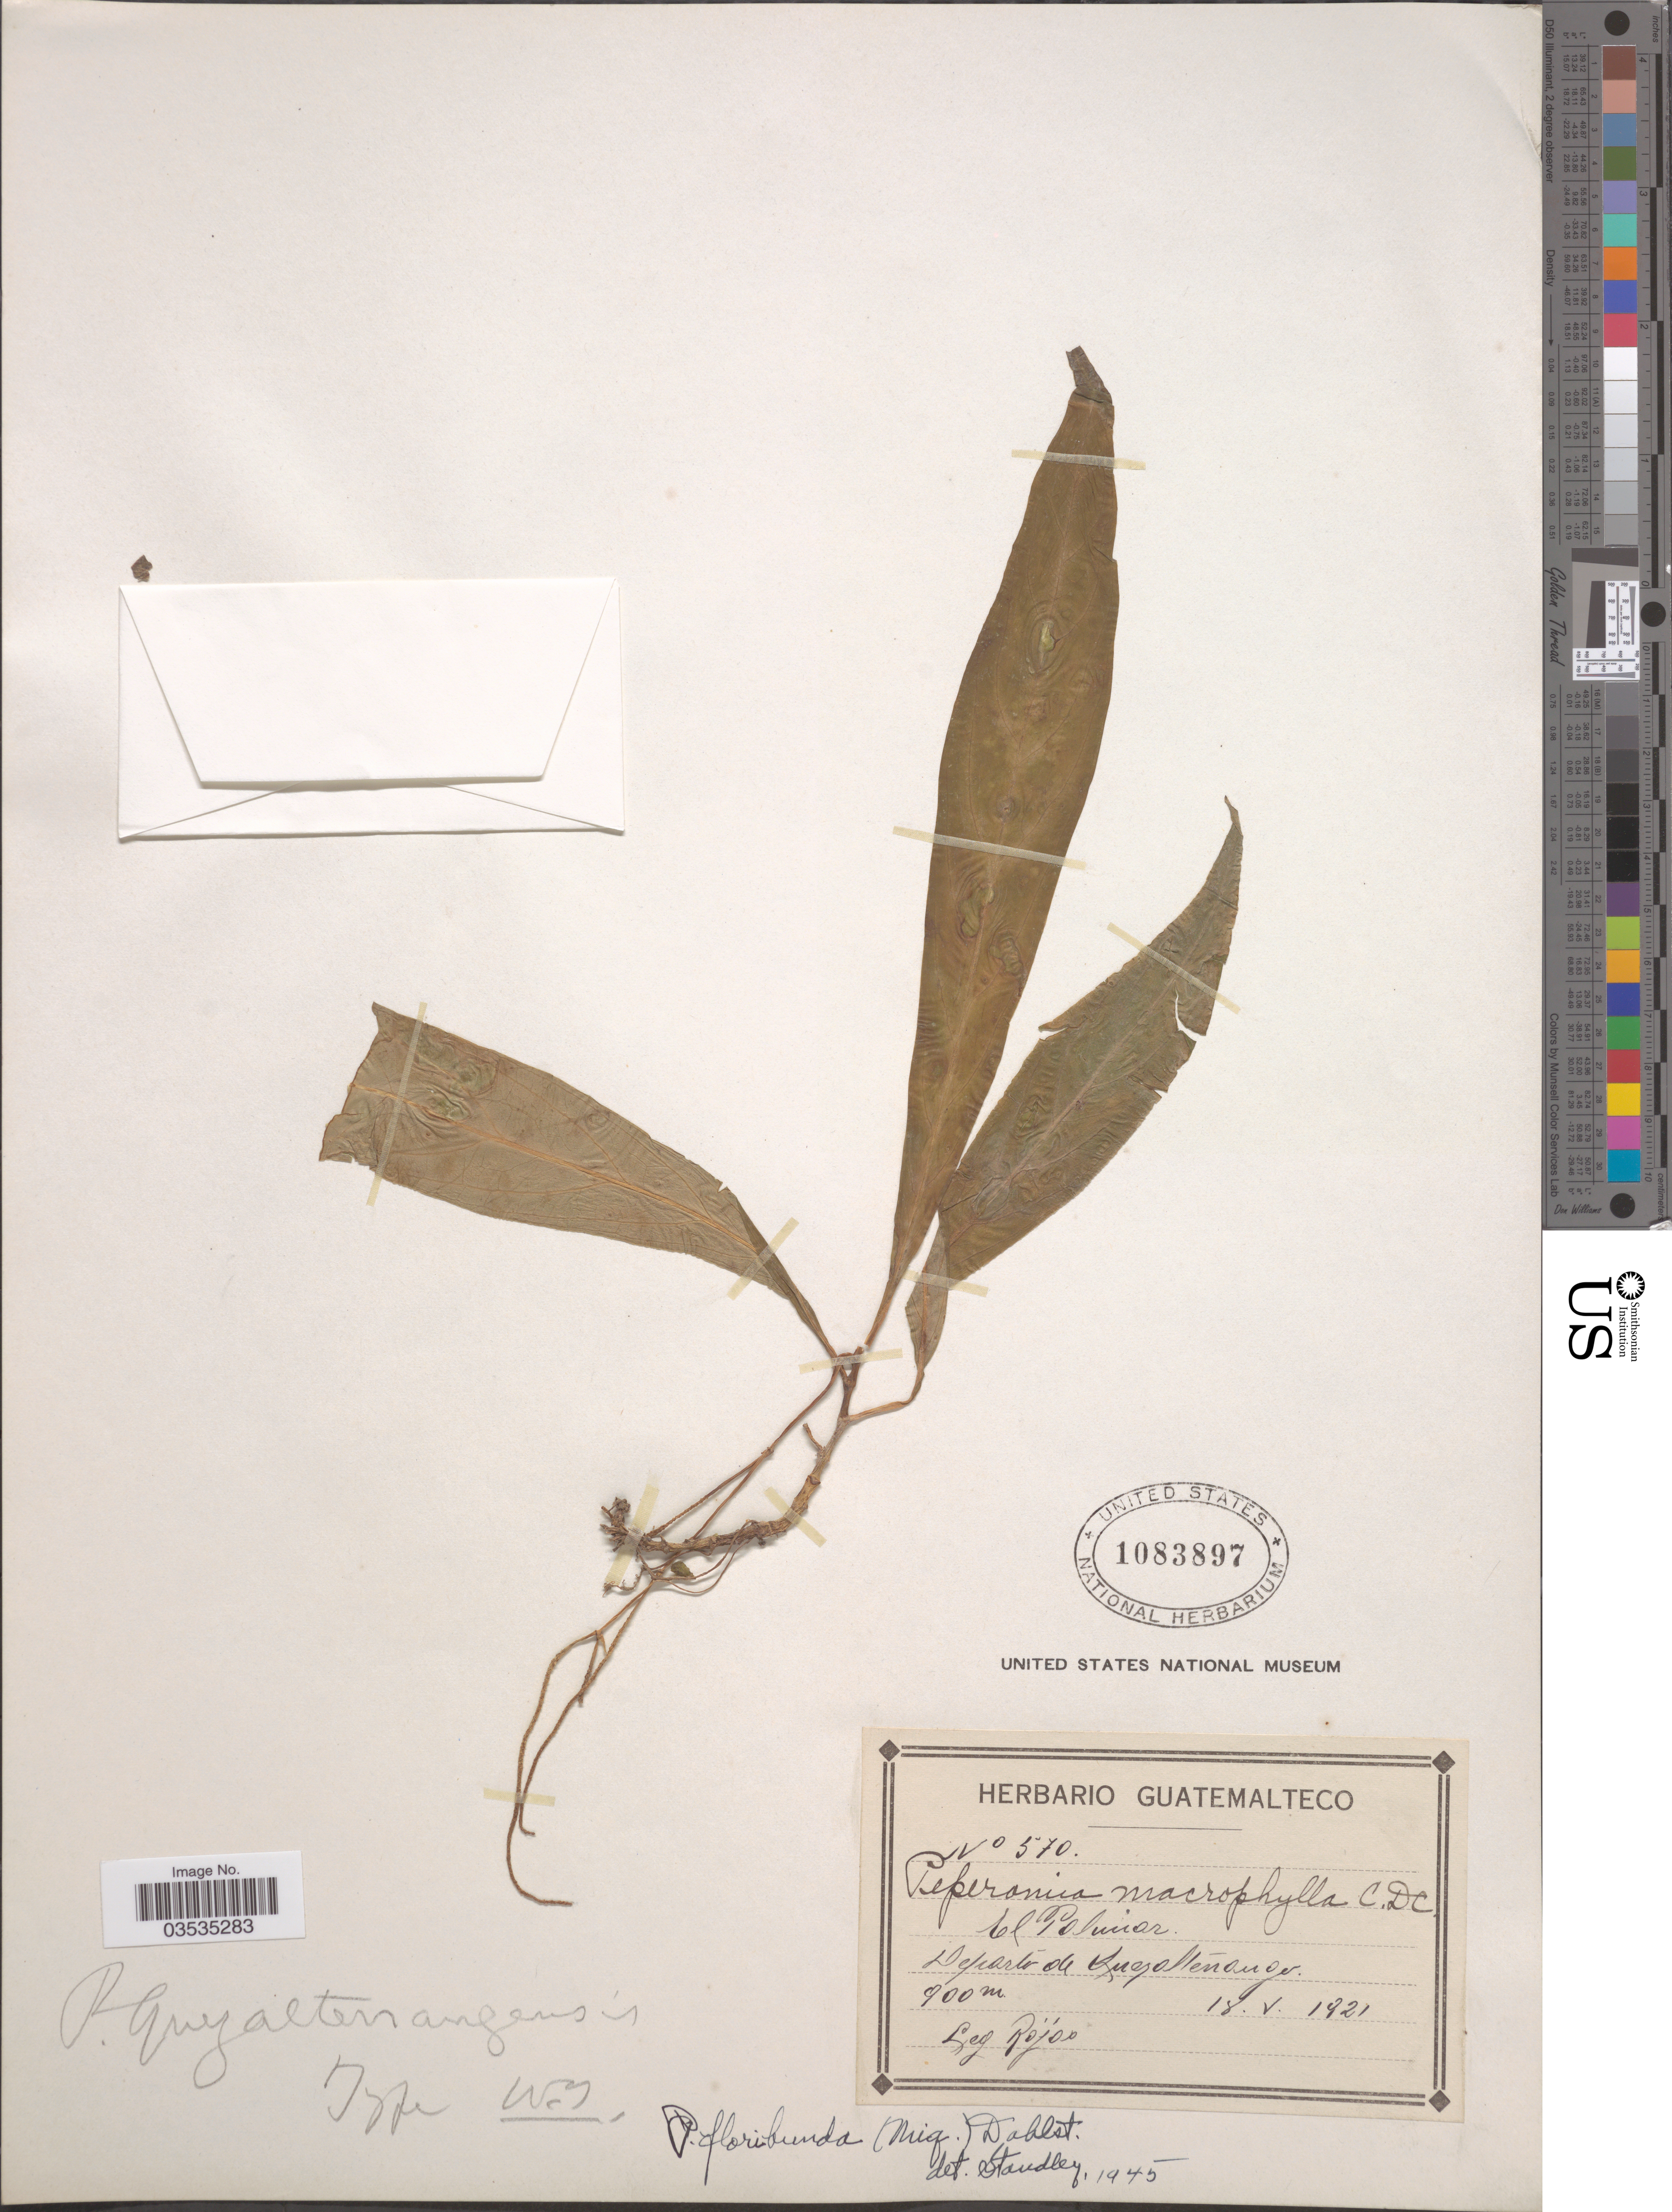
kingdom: Plantae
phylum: Tracheophyta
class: Magnoliopsida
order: Piperales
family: Piperaceae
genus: Peperomia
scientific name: Peperomia lancifolia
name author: Hook.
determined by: Jiménez, José Estaban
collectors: Rojas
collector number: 570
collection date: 1921-05-18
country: Guatemala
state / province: Quetzaltenango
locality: El Palmar. Departo de Quezaltenango.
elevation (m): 900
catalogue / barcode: US 1083897